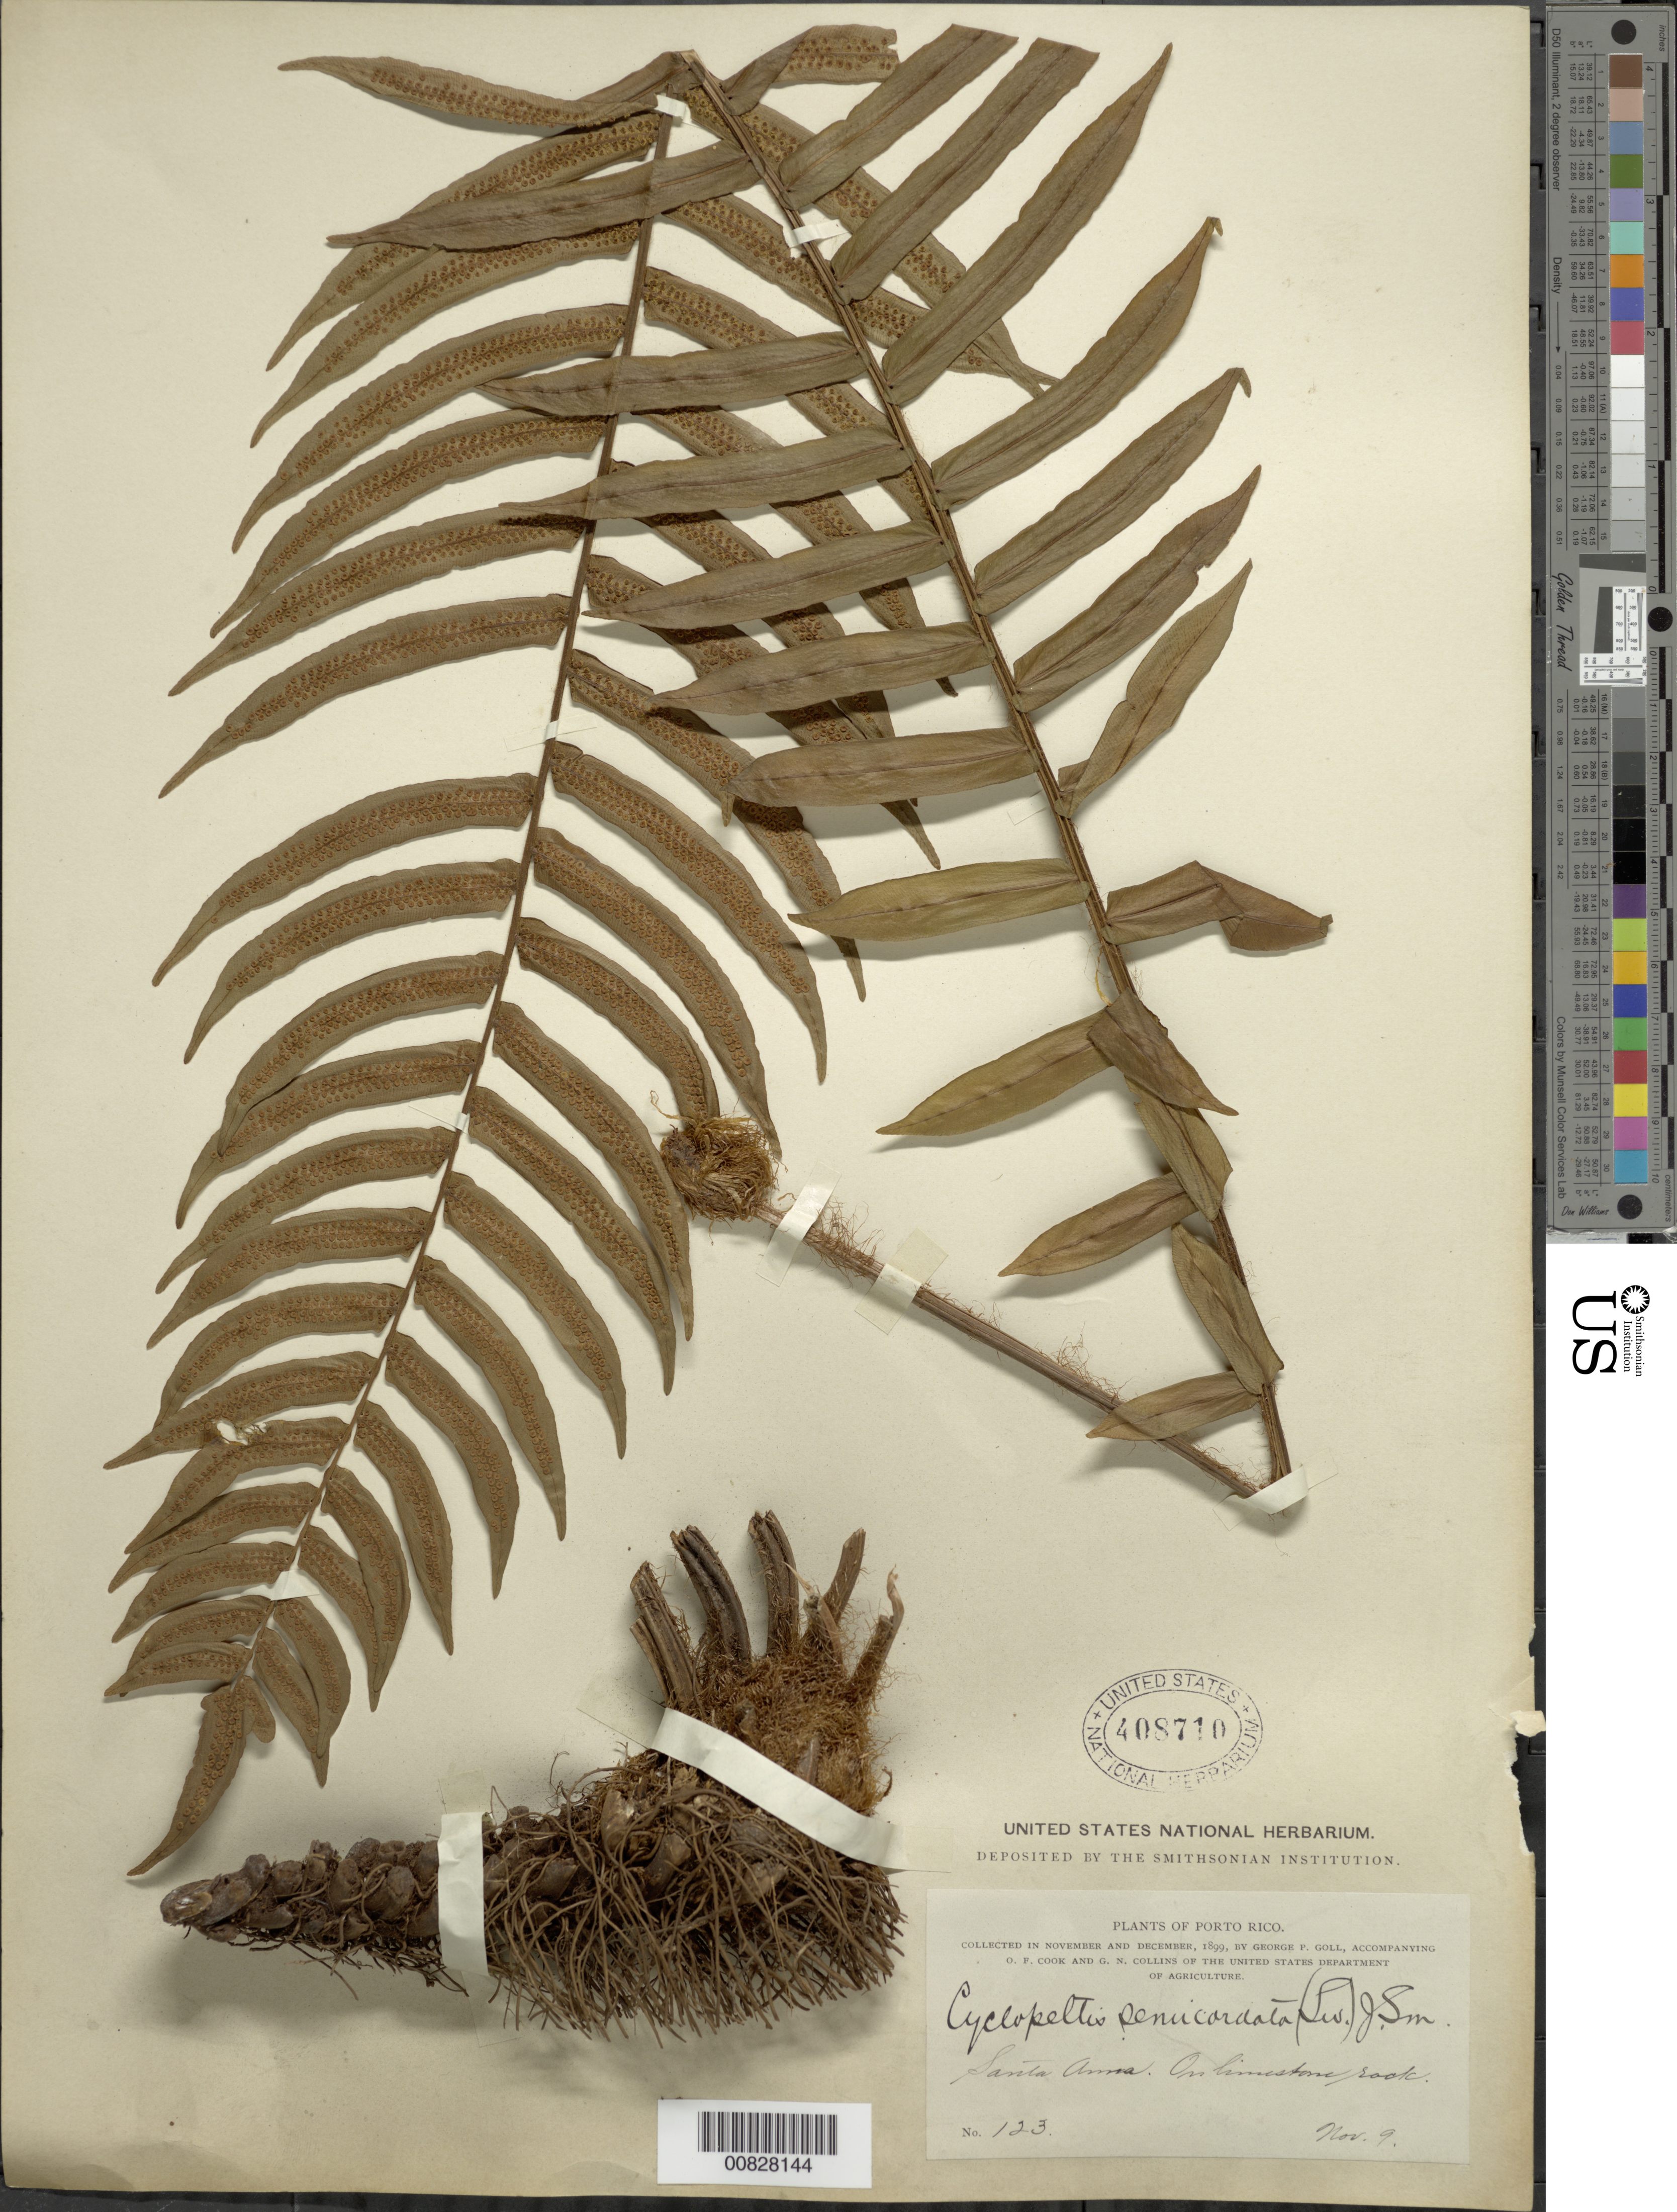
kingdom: Plantae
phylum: Tracheophyta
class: Polypodiopsida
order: Polypodiales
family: Lomariopsidaceae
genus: Cyclopeltis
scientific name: Cyclopeltis semicordata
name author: (Sw.) J. Sm.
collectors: G. Goll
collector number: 123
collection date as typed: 09 Nov 1899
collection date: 1899-11-09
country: Puerto Rico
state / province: San Juan (?)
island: Puerto Rico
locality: Santa Anna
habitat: Limestone rock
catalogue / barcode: US 408710